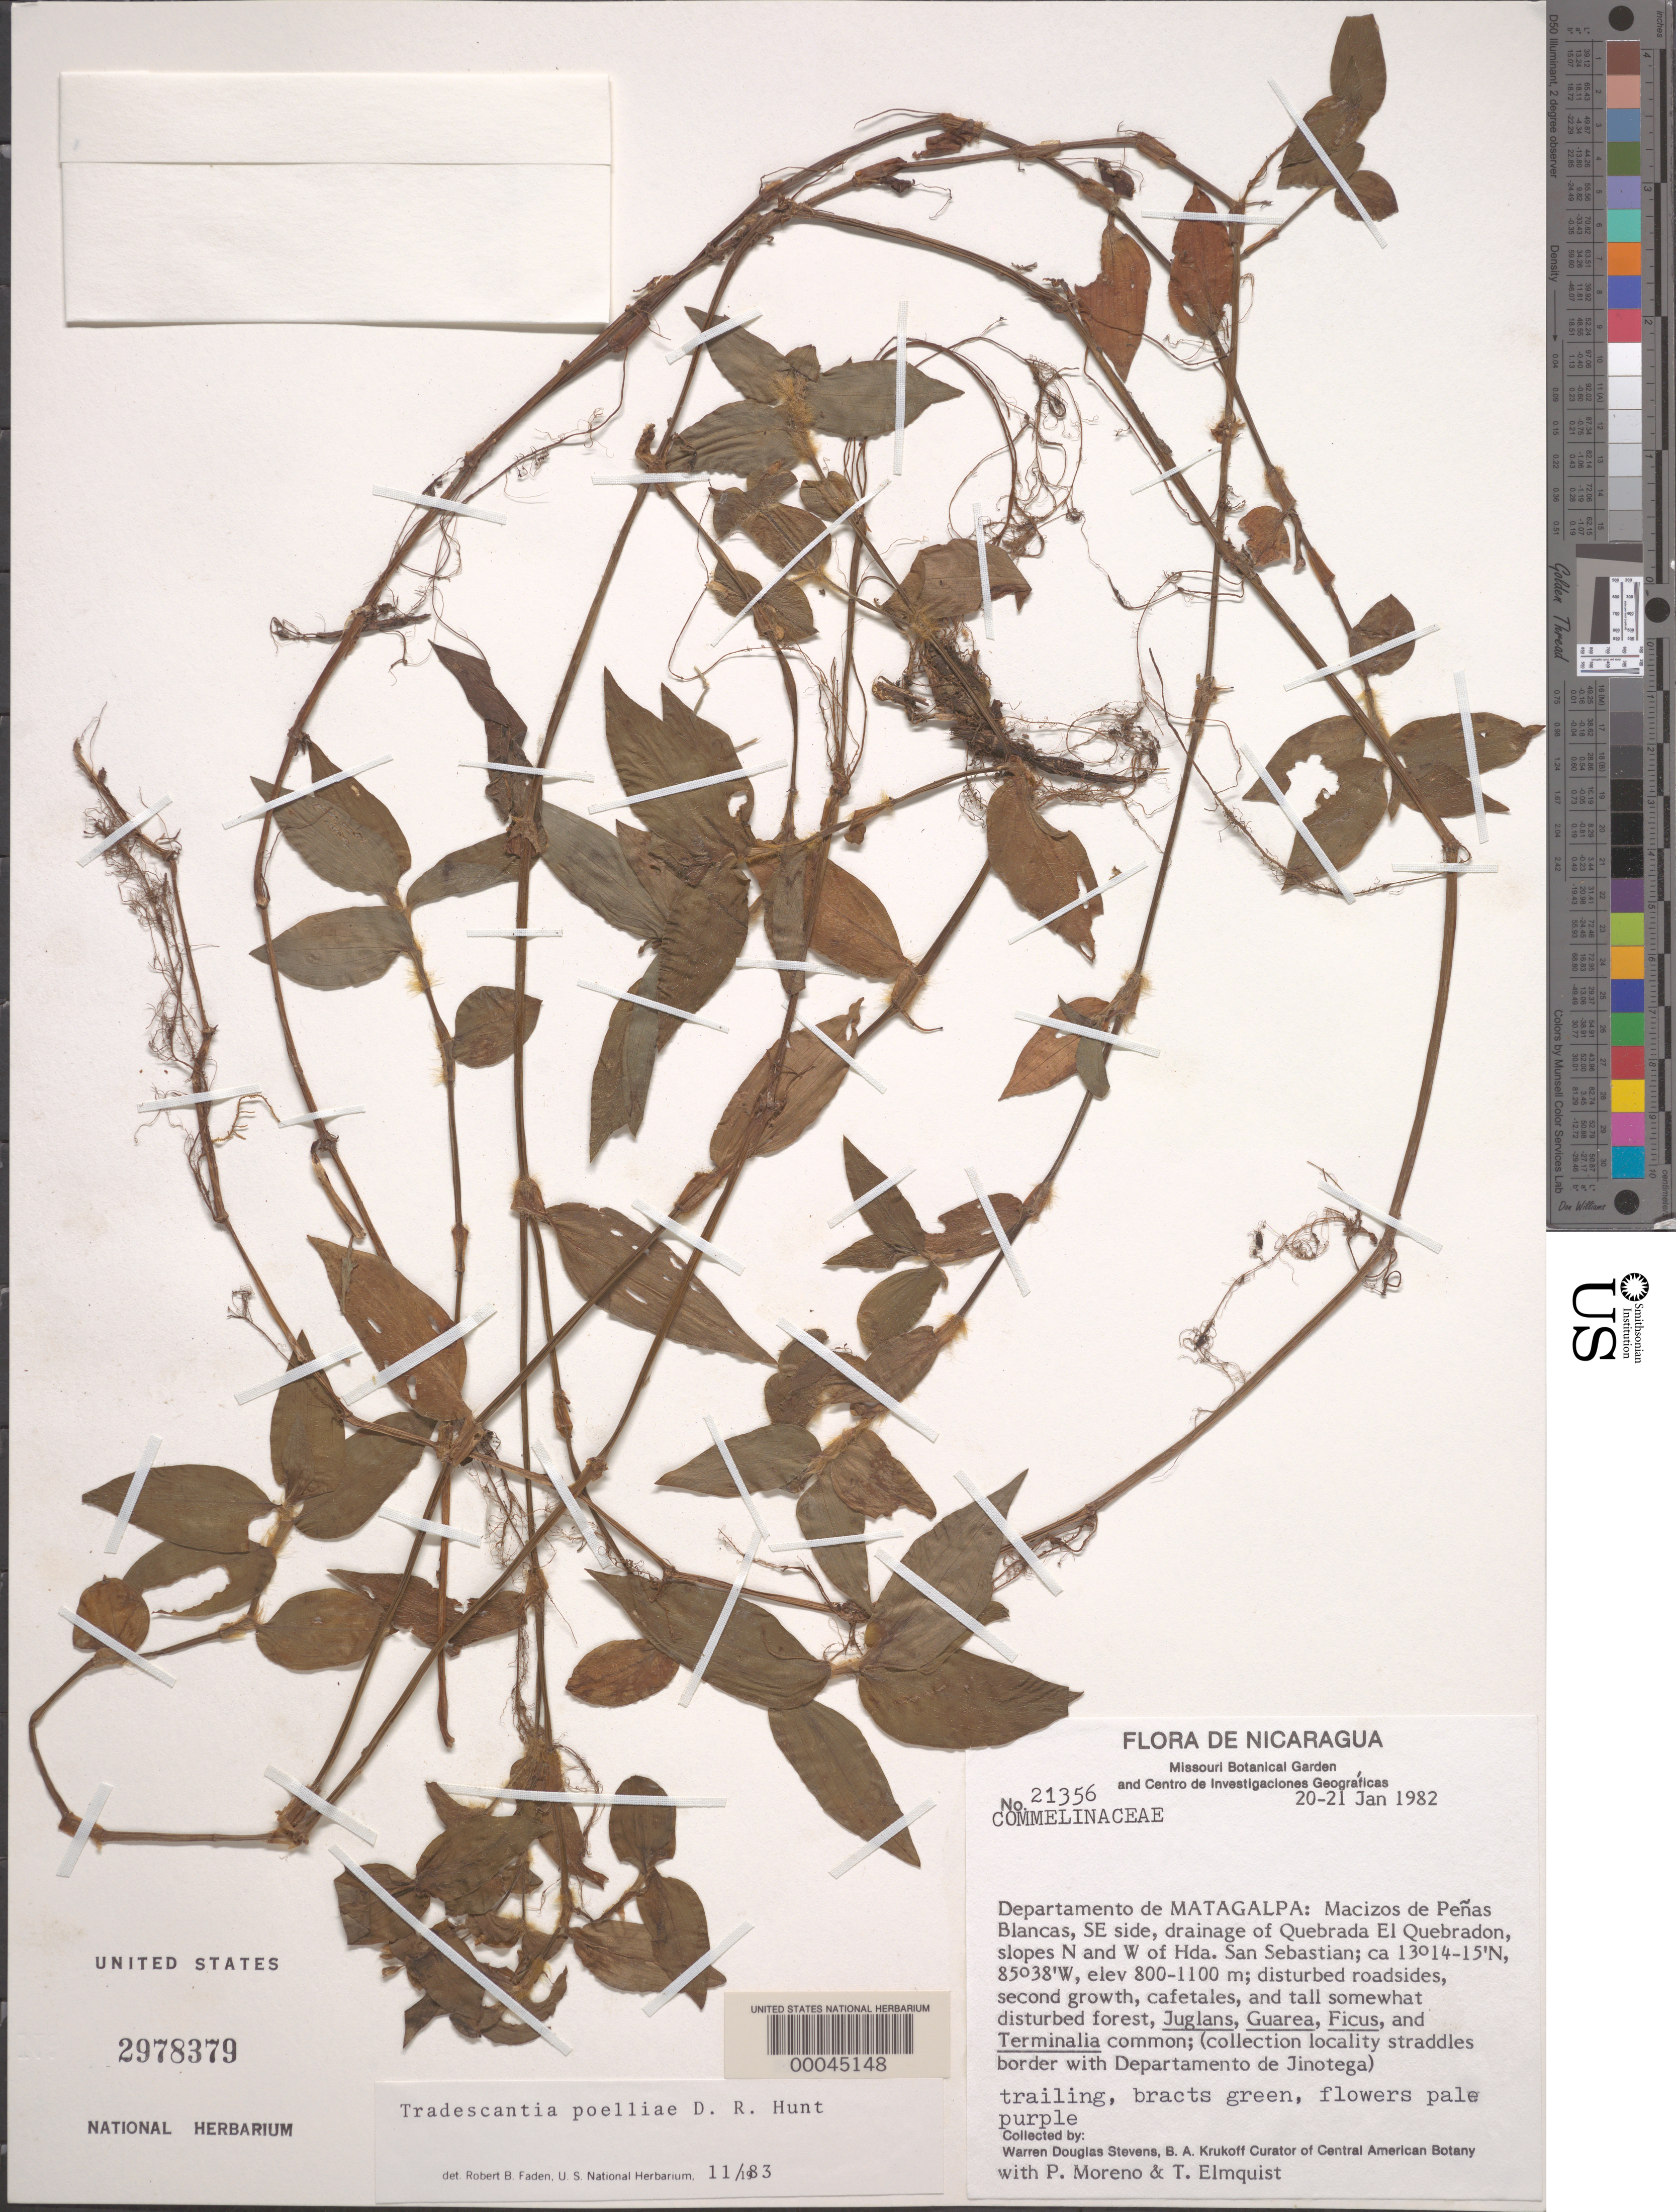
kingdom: Plantae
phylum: Tracheophyta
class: Liliopsida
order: Commelinales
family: Commelinaceae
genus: Tradescantia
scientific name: Tradescantia poelliae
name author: D.R. Hunt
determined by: Faden, Robert B., (US), Smithsonian Institution - National Museum of Natural History (UNITED STATES)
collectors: W. D. Stevens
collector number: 21356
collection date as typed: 20 Jan 1982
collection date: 1982-01-20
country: Nicaragua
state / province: Matagalpa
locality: Macizos de penas blancas, drainage of quebrada el quebradon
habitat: Disturbed roadside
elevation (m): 800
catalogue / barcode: US 2978379